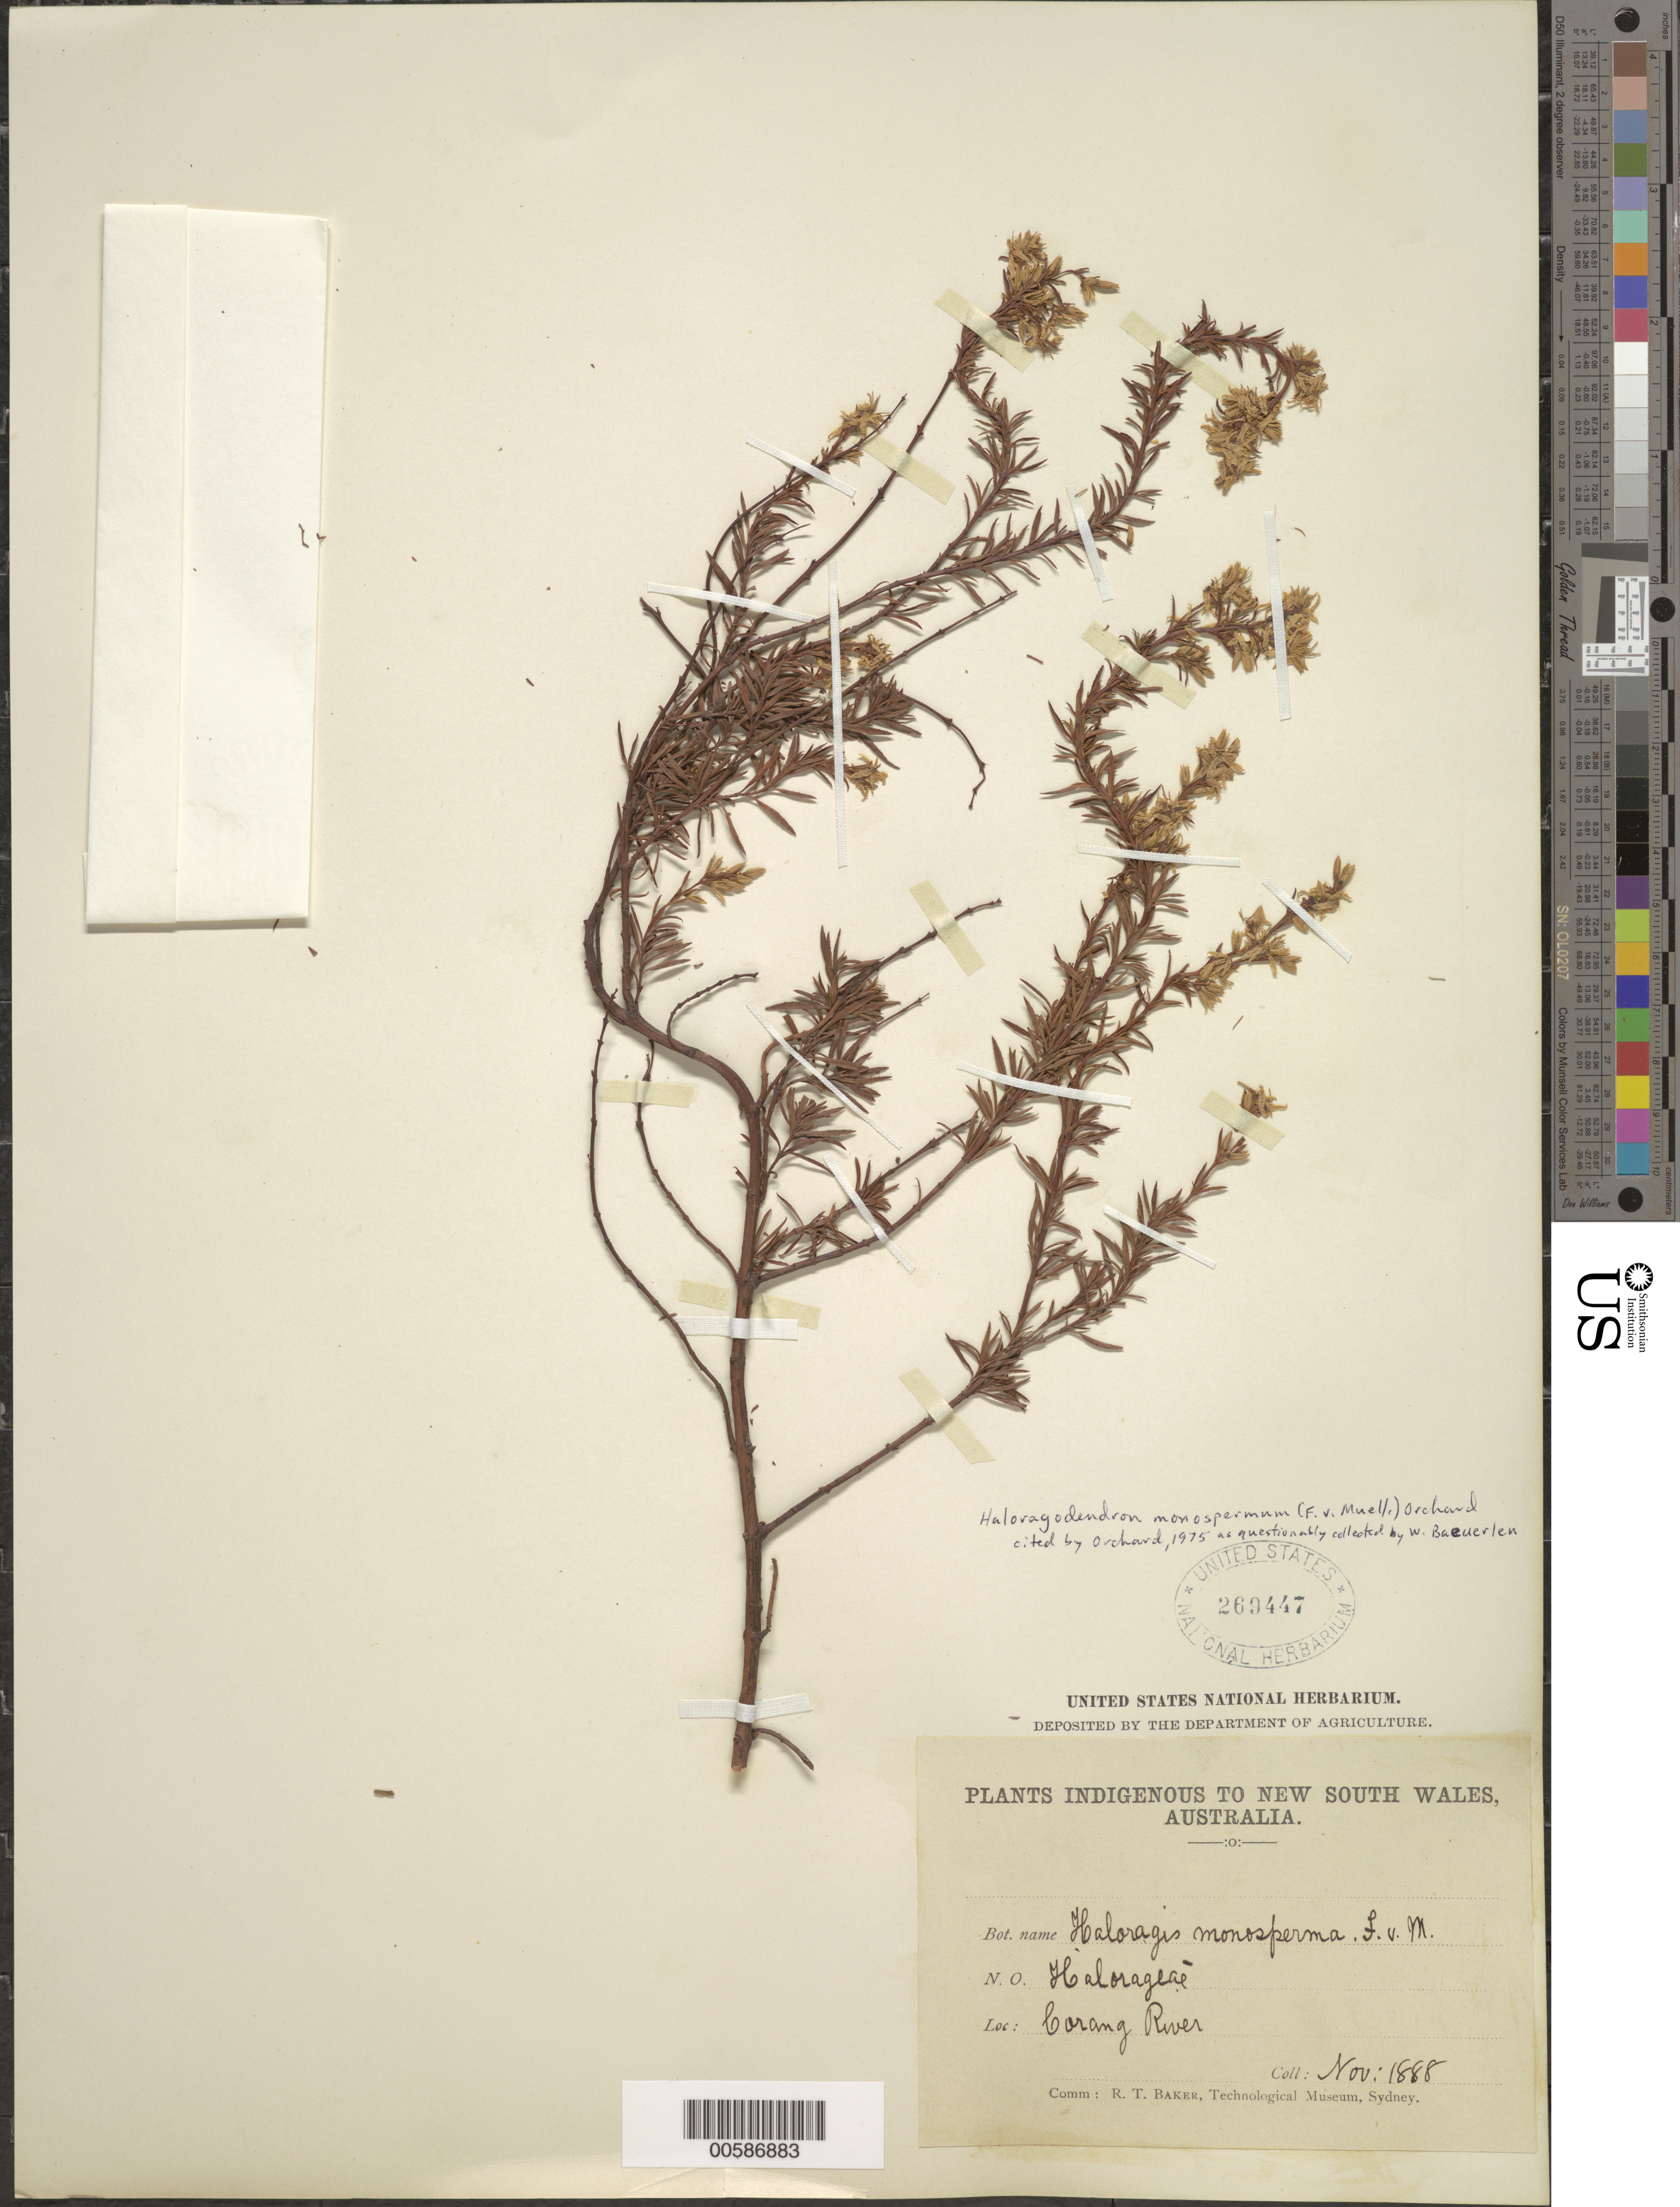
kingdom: Plantae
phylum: Tracheophyta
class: Magnoliopsida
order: Saxifragales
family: Haloragaceae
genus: Haloragodendron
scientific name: Haloragodendron monospermum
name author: (F. Muell.) Orchard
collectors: R. T. Baker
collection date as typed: Nov 1888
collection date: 1888-11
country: Australia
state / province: New South Wales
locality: Corang River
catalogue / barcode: US 269447